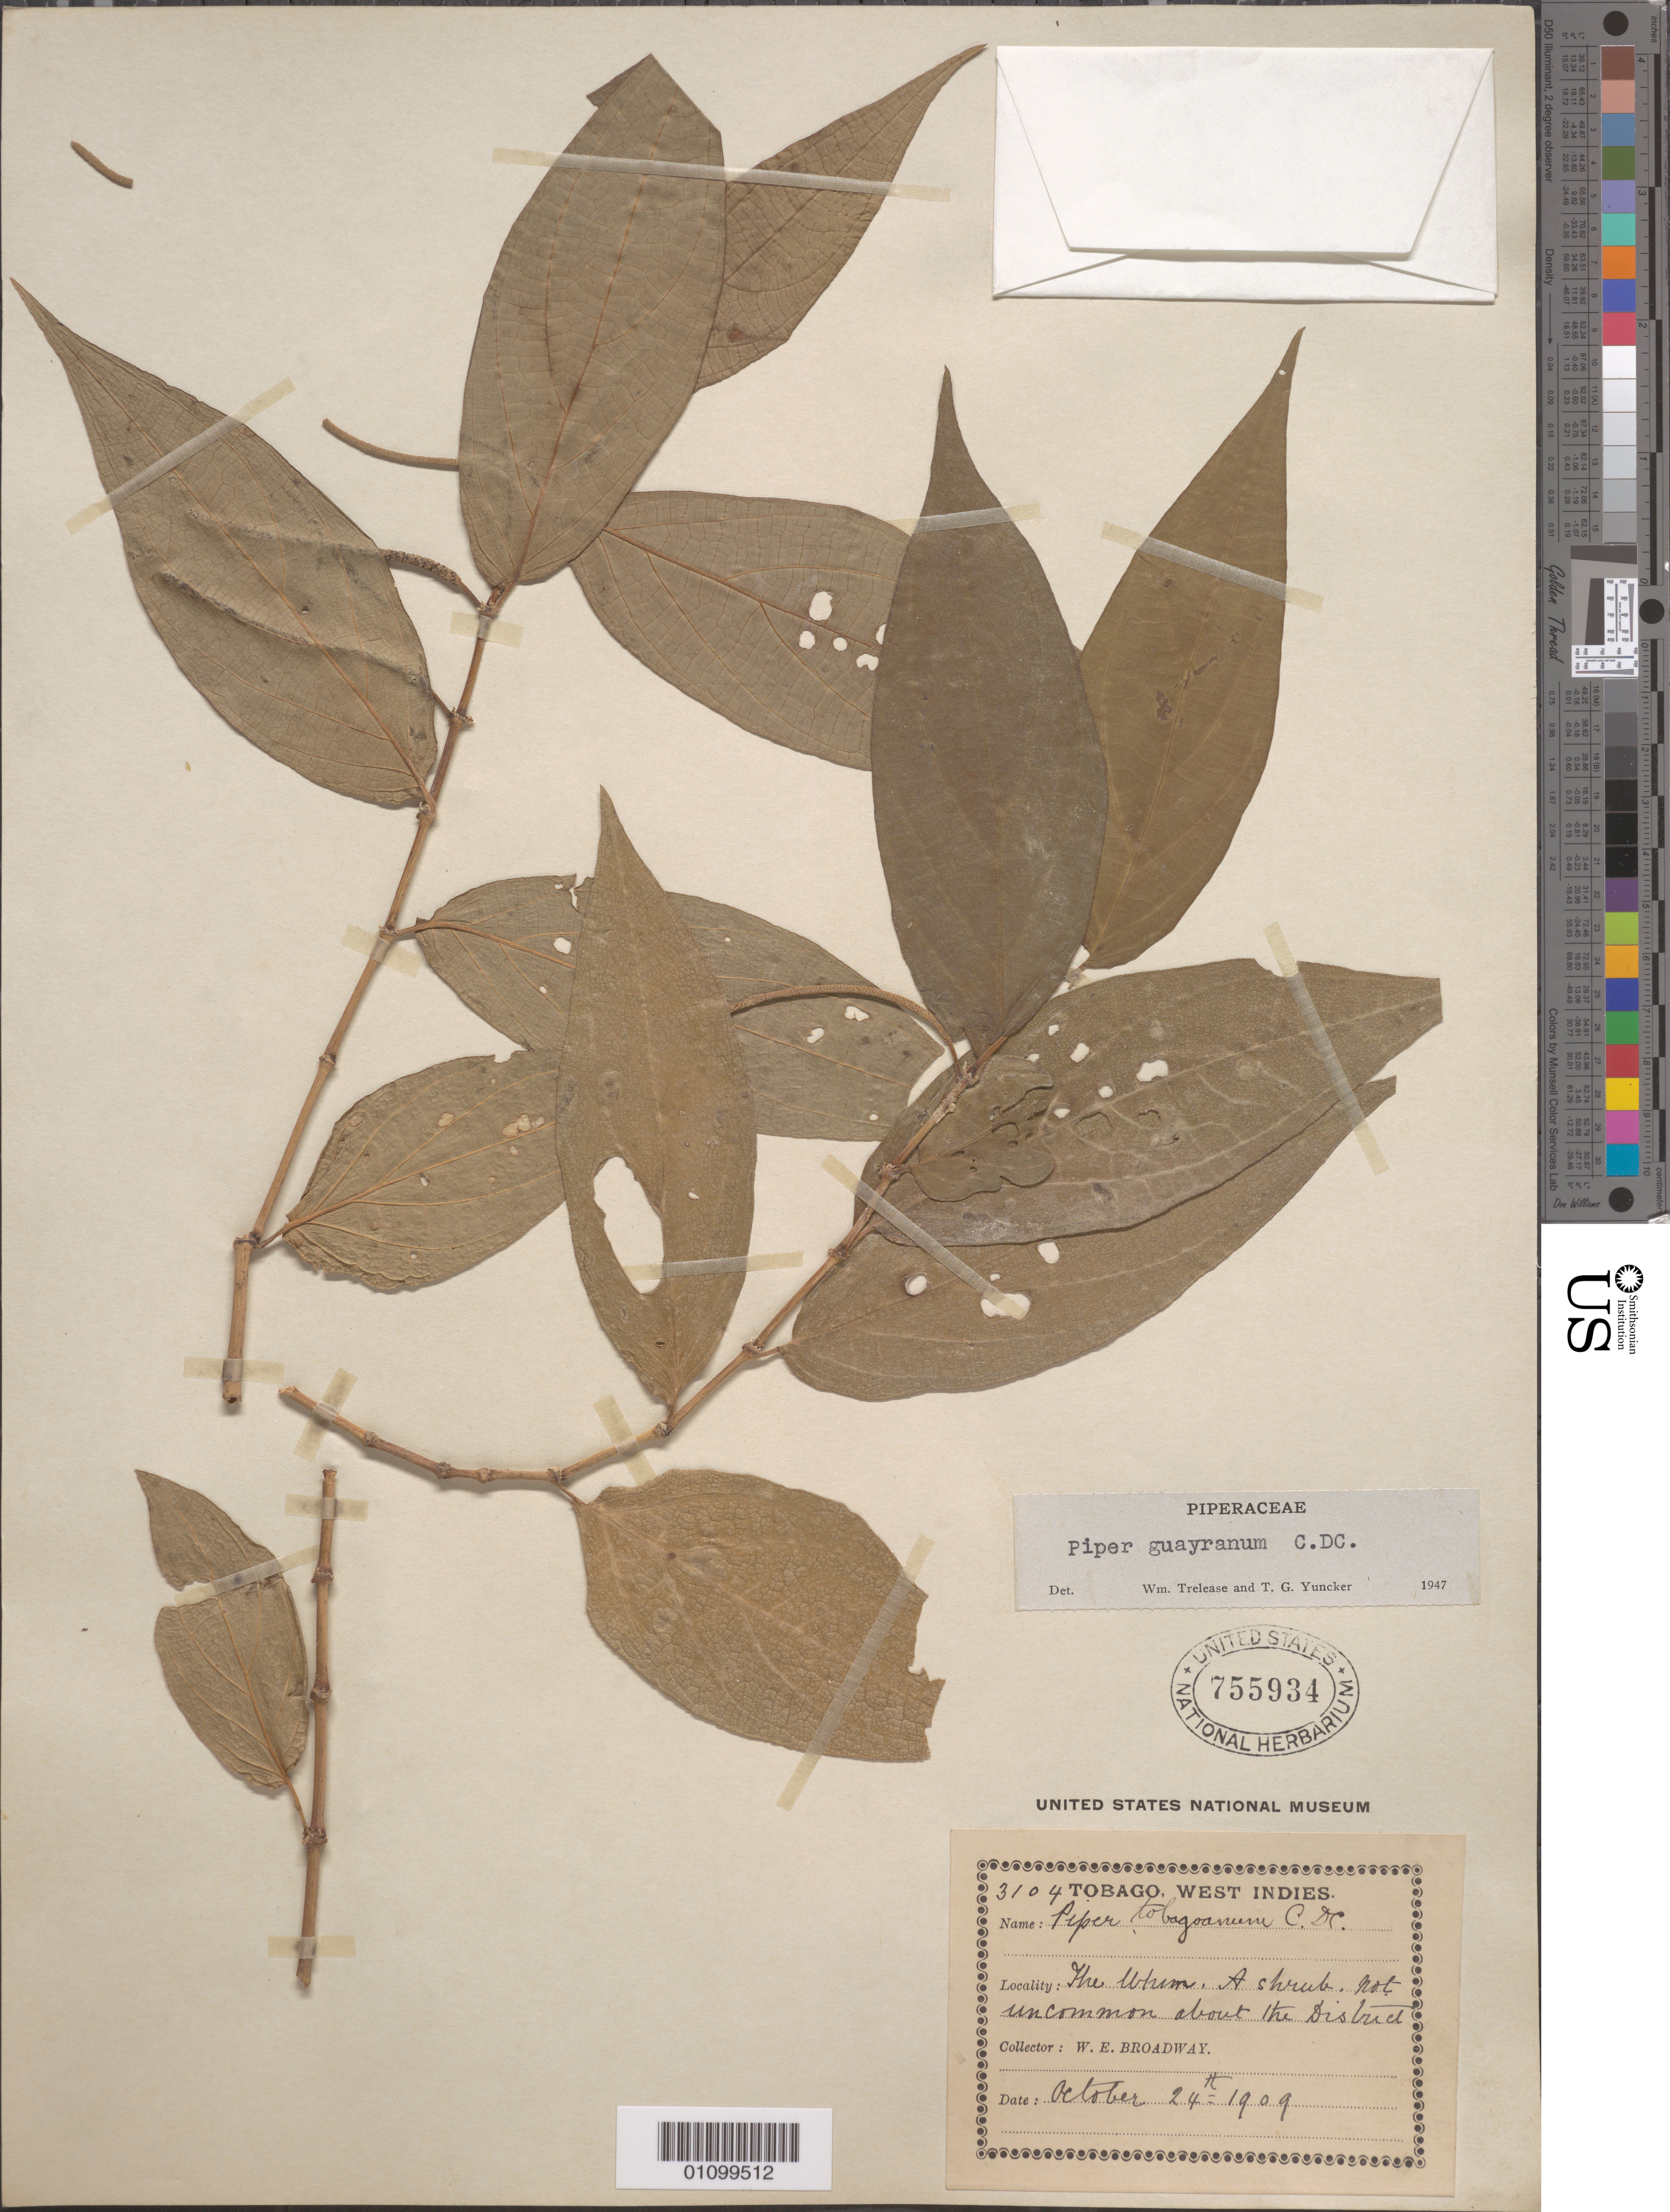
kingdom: Plantae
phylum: Tracheophyta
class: Magnoliopsida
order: Piperales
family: Piperaceae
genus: Piper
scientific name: Piper guayranum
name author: C. DC.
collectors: W. E. Broadway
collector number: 3104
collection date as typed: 24 Oct 1909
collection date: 1909-10-24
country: Trinidad and Tobago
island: Tobago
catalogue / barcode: US 755934